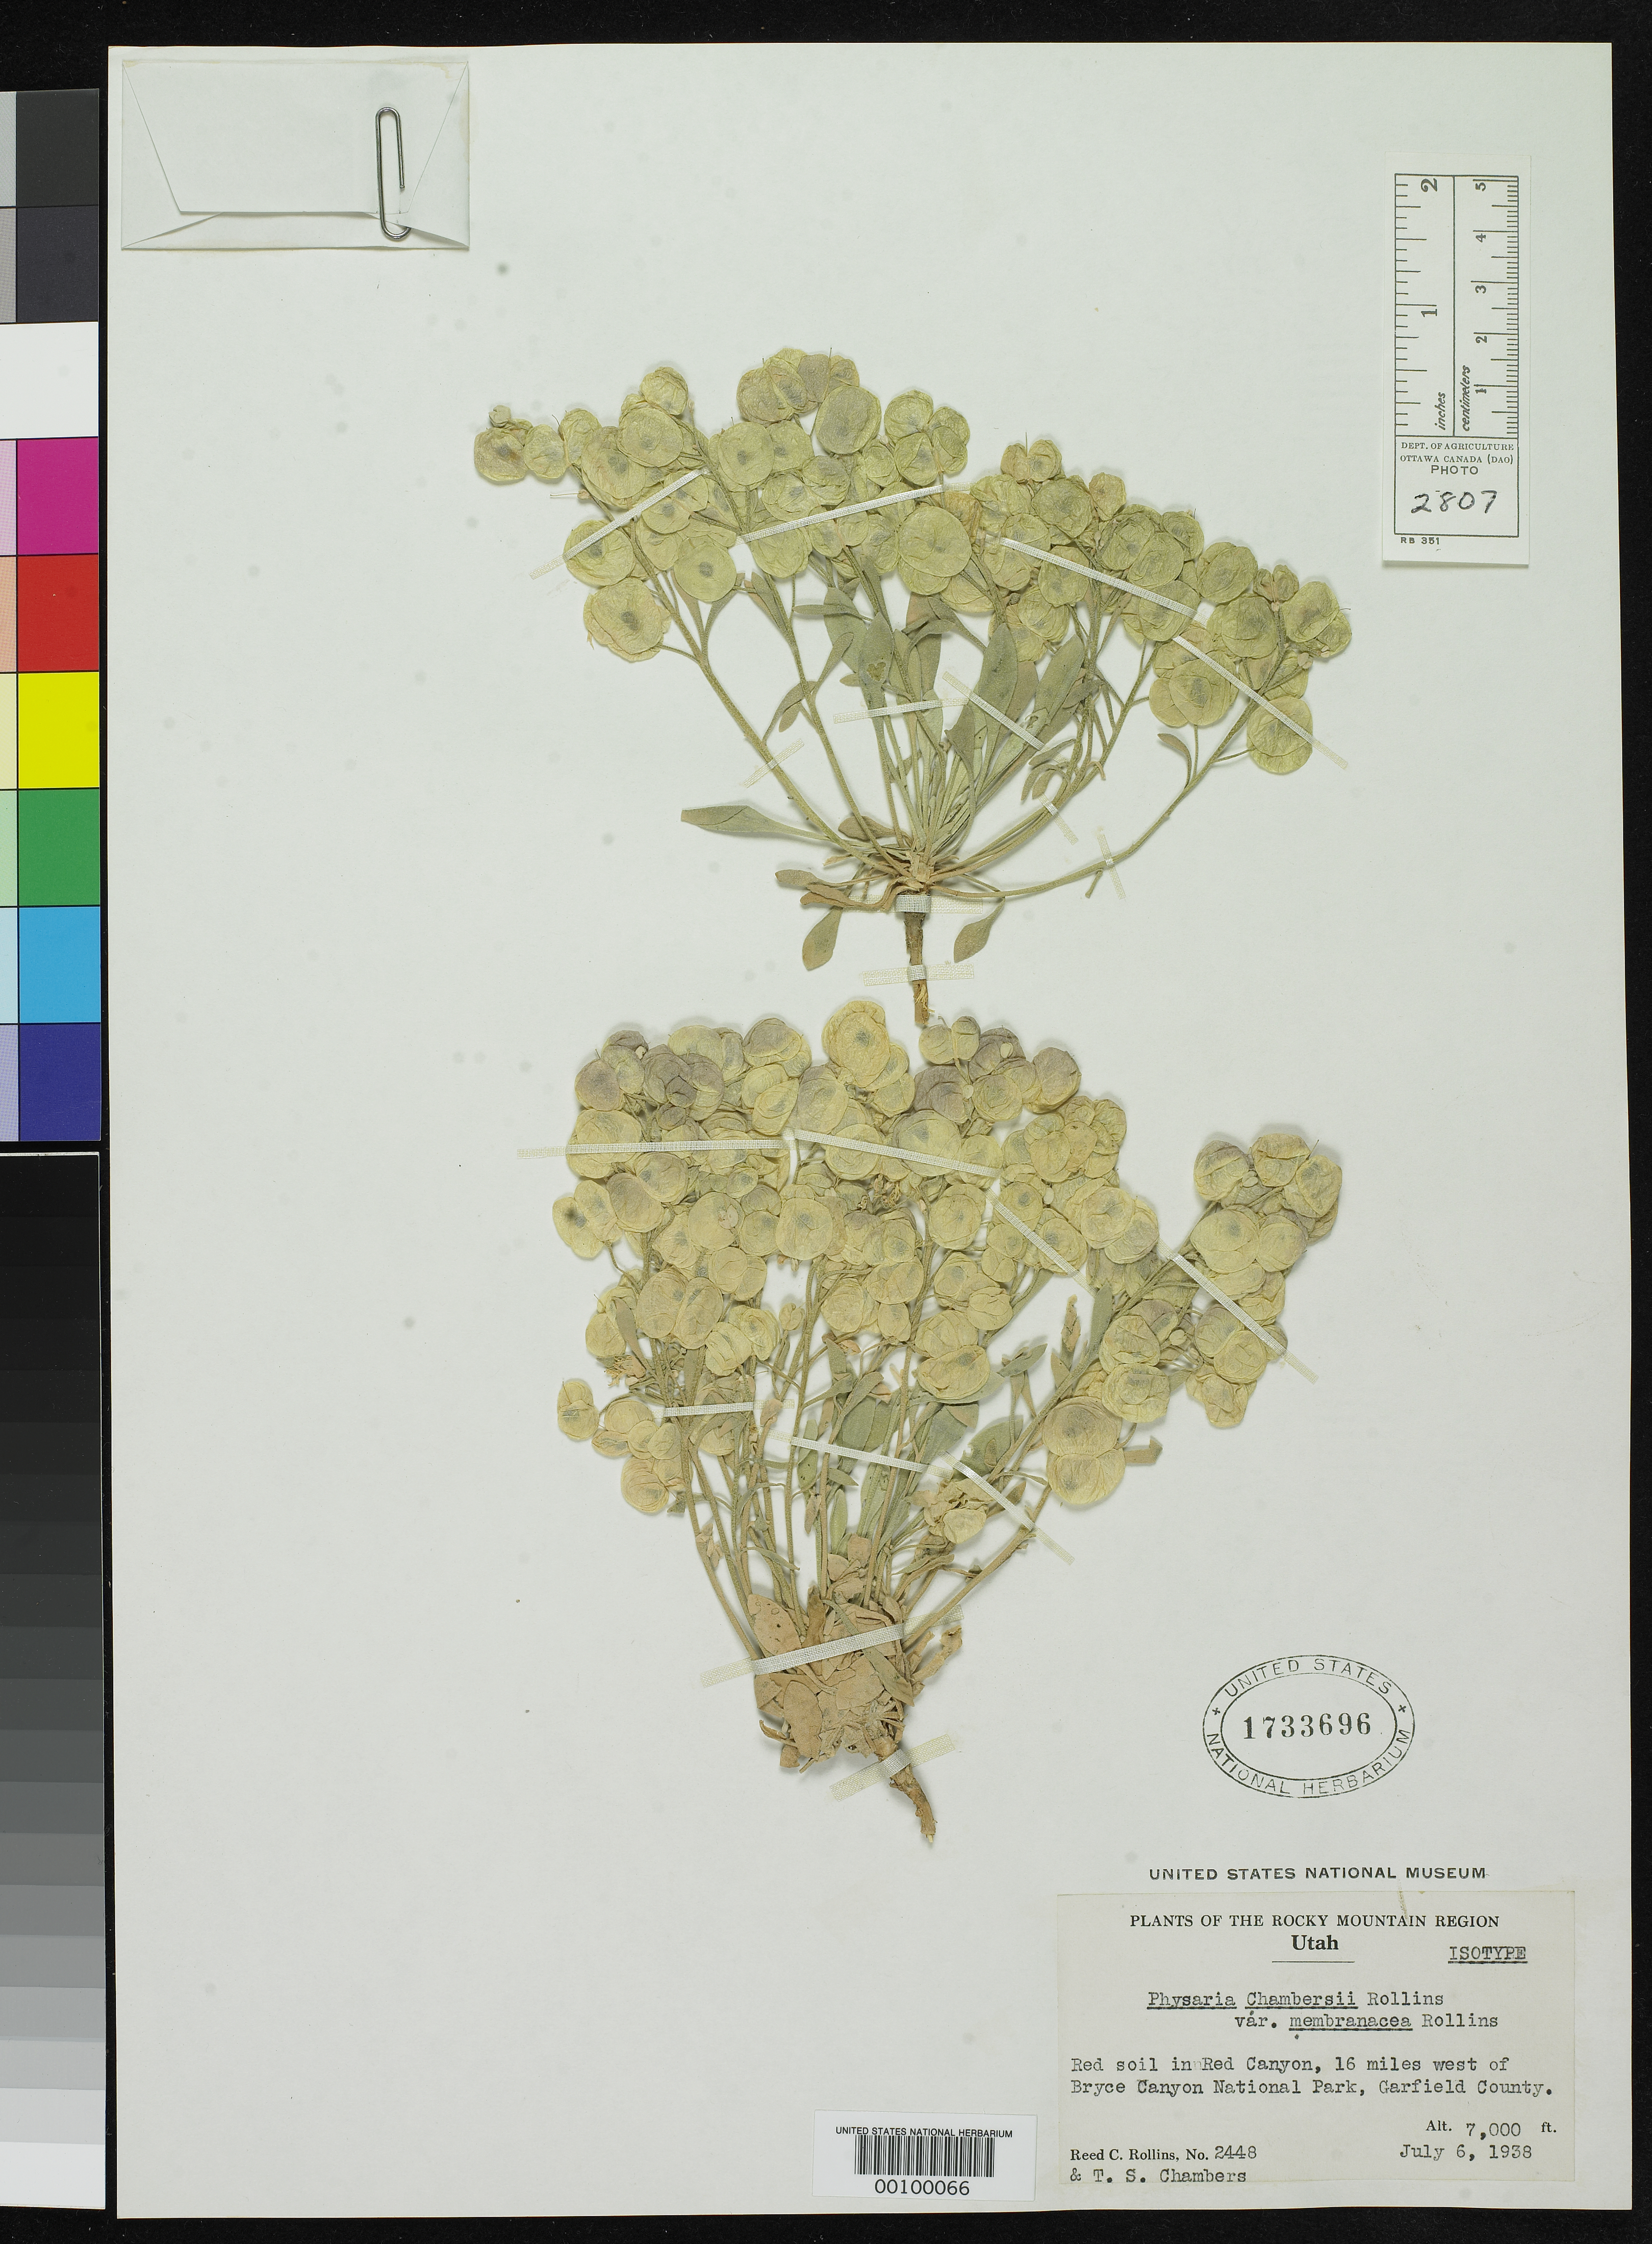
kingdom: Plantae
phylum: Tracheophyta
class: Magnoliopsida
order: Brassicales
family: Brassicaceae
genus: Physaria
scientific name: Physaria chambersii var. membranacea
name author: Rollins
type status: Isotype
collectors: R. C. Rollins & T. Chambers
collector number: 2448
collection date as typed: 06 Jul 1938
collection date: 1938-07-06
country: United States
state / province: Utah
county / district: Garfield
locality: Red Canyon, 16 mi. west of Bryce Canyon National Park; alt. 7000 ft.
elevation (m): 2134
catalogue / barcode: US 1733696